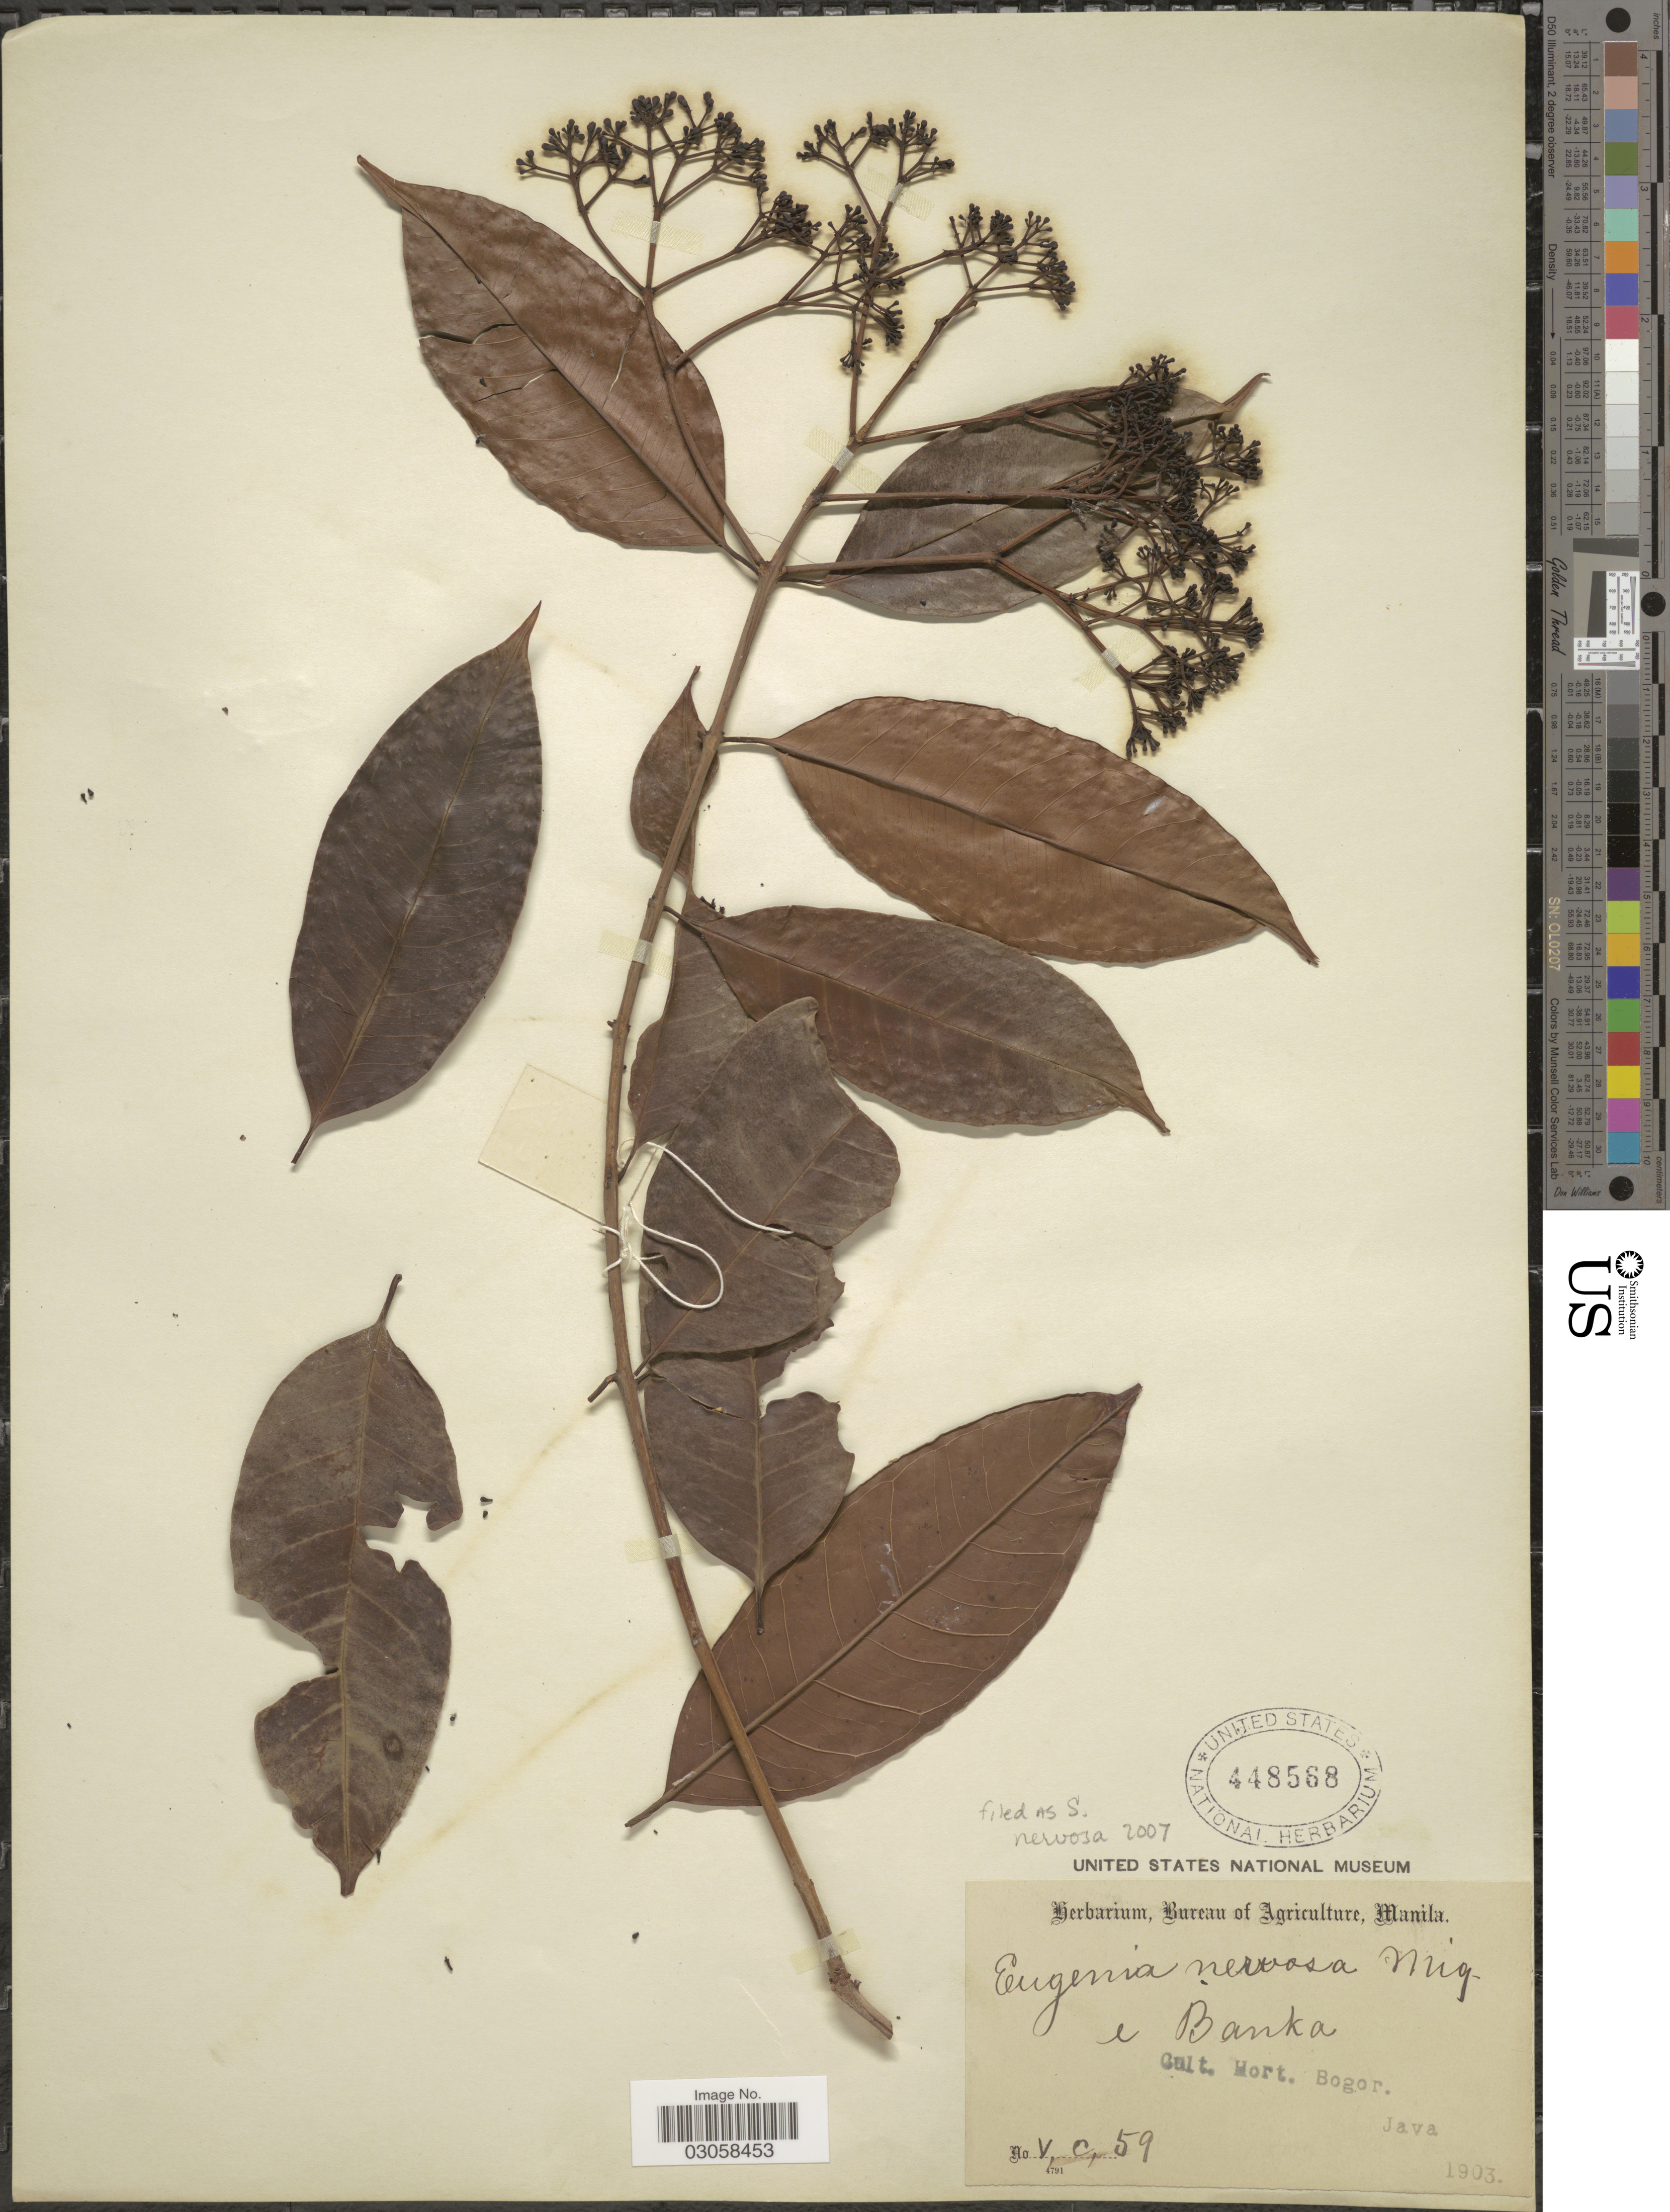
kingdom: Plantae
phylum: Tracheophyta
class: Magnoliopsida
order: Myrtales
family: Myrtaceae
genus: Syzygium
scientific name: Syzygium sp.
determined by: Strong, Mark T., (BOT), Smithsonian Institution - National Museum of Natural History (UNITED STATES)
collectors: Ex herb. Bureau of Agriculture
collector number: V,C,59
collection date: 1903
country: Indonesia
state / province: Java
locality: Cult. Hort. Bogor.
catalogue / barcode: US 448568